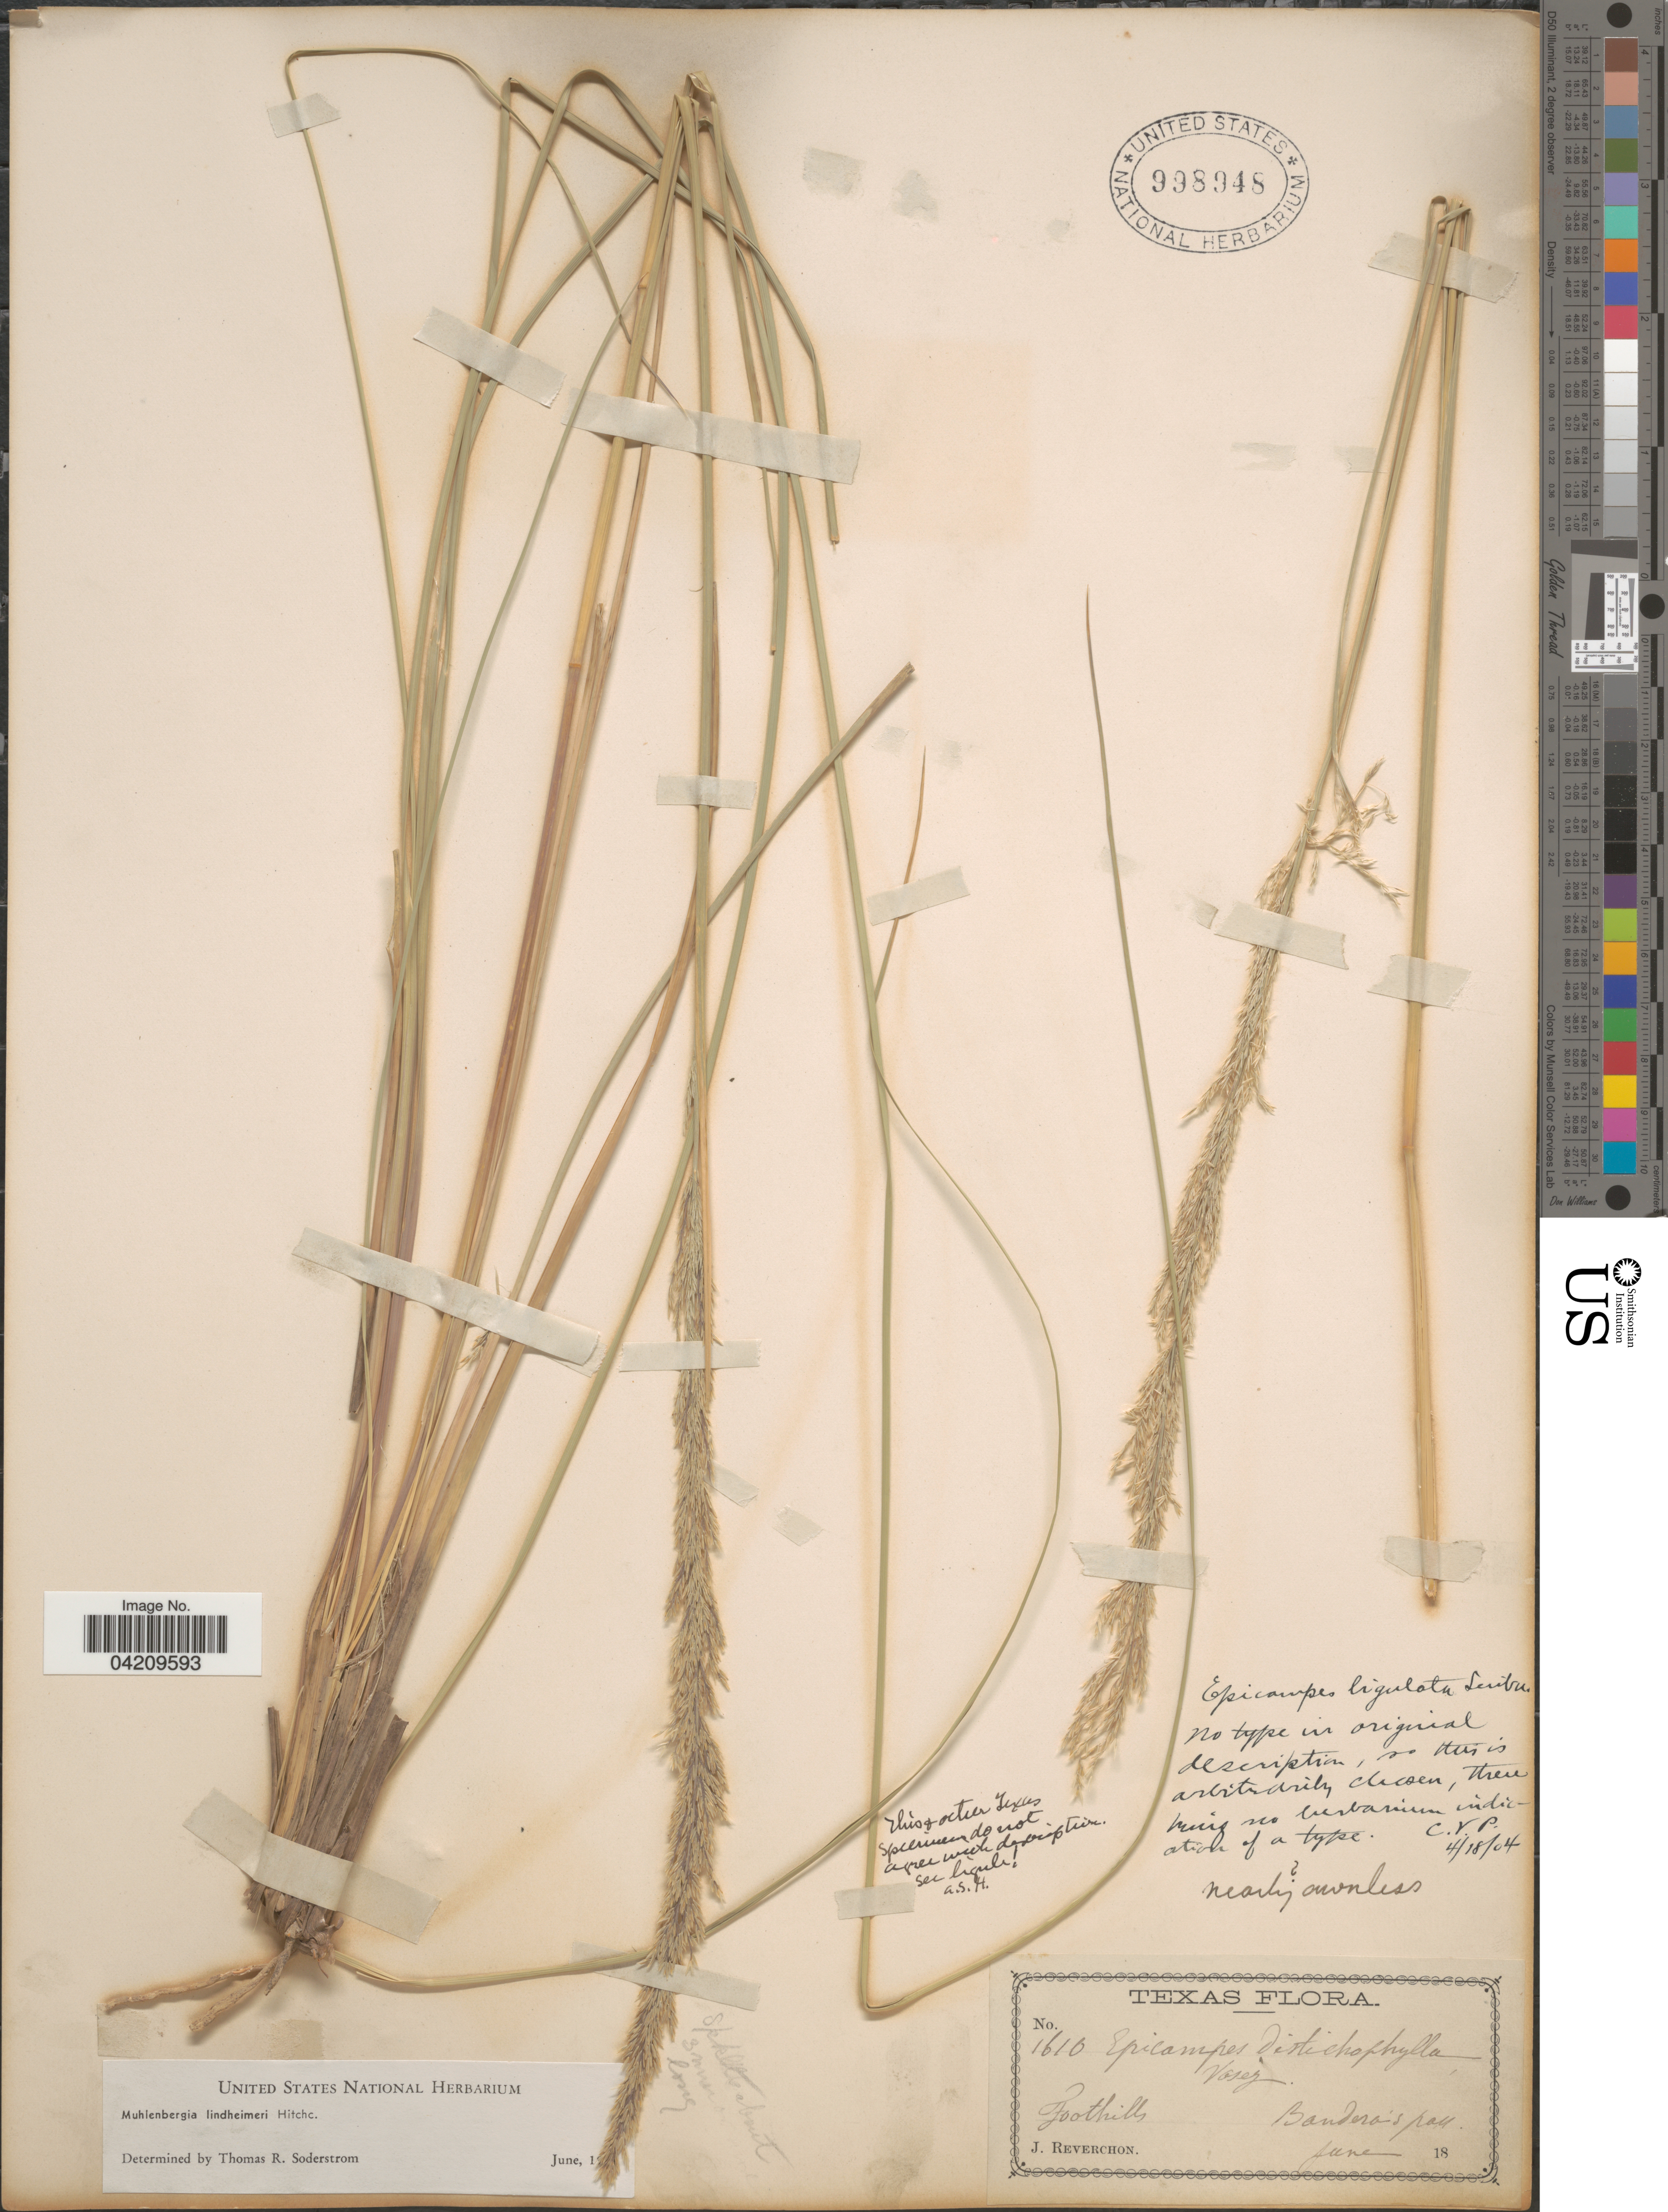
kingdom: Plantae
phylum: Tracheophyta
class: Liliopsida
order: Poales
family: Poaceae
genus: Muhlenbergia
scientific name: Muhlenbergia lindheimeri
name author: Hitchc.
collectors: J. Reverchon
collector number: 1610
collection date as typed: June 18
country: United States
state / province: Texas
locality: Foothills. Bandera's pass.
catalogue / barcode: US 998948